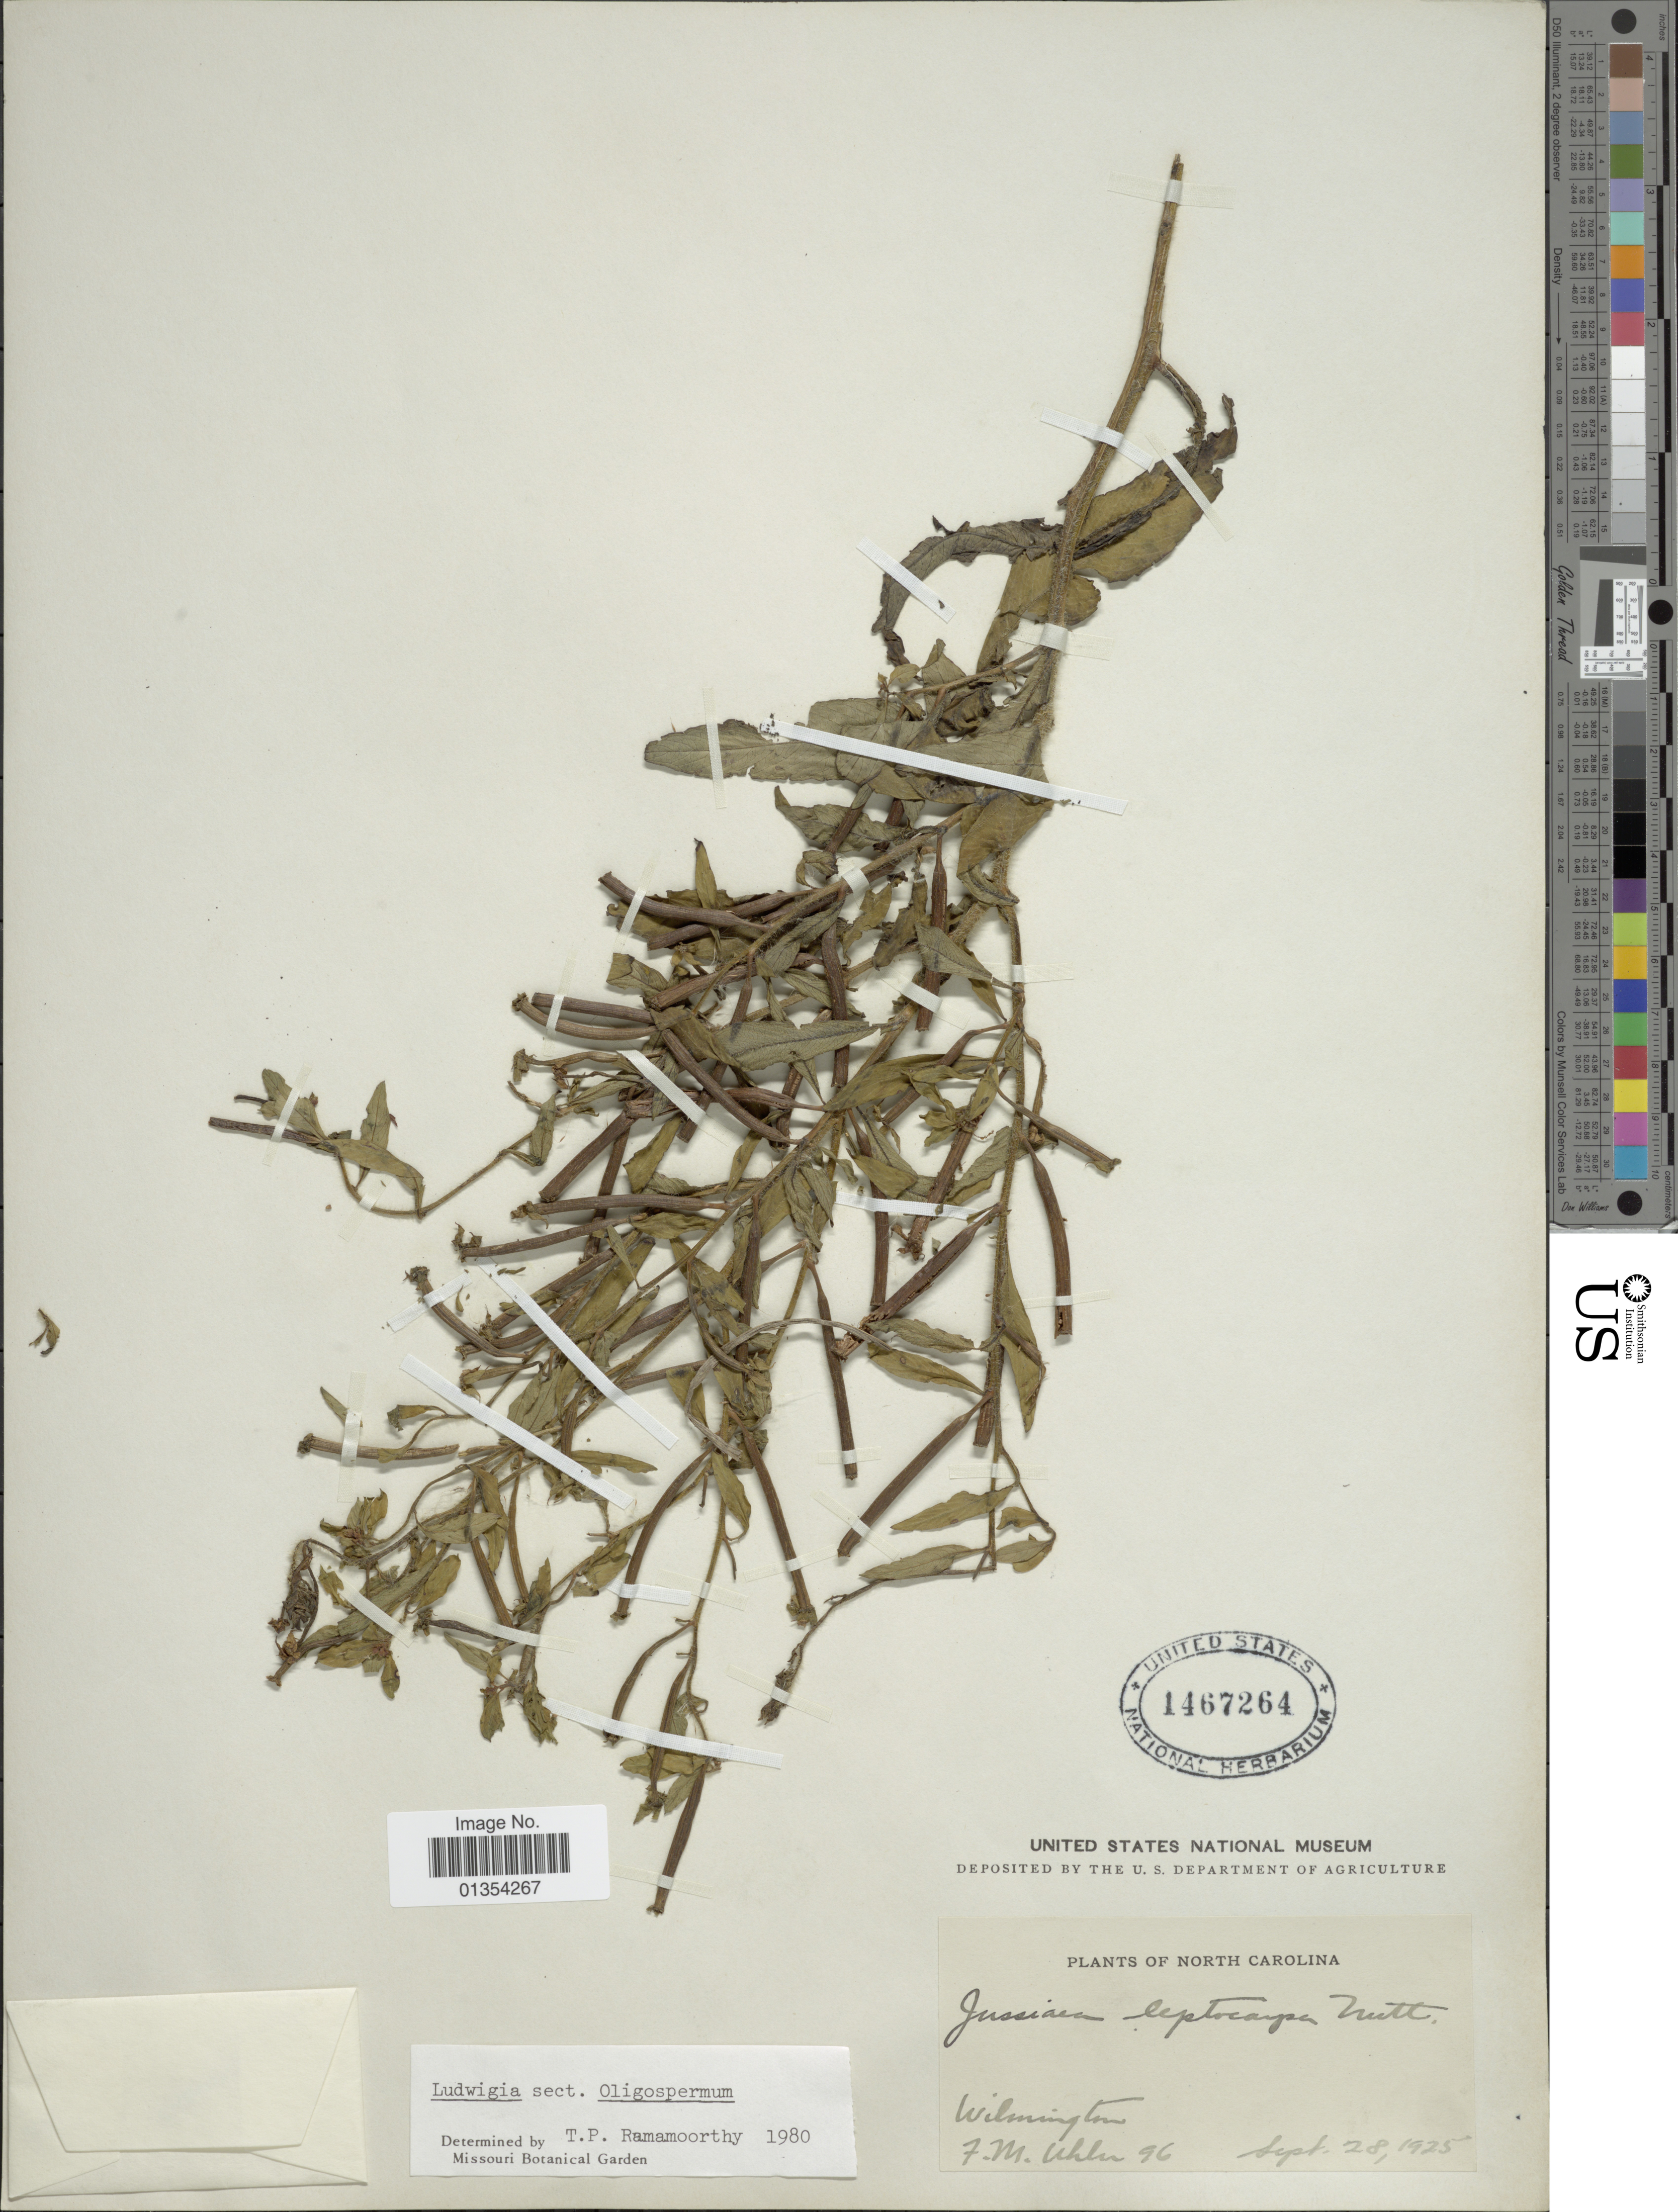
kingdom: Plantae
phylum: Tracheophyta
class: Magnoliopsida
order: Myrtales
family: Onagraceae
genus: Ludwigia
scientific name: Ludwigia leptocarpa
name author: (Nutt.) H. Hara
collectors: F. M. Uhler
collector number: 96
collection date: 1925-09-28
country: United States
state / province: North Carolina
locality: Wilmington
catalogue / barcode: US 1467264